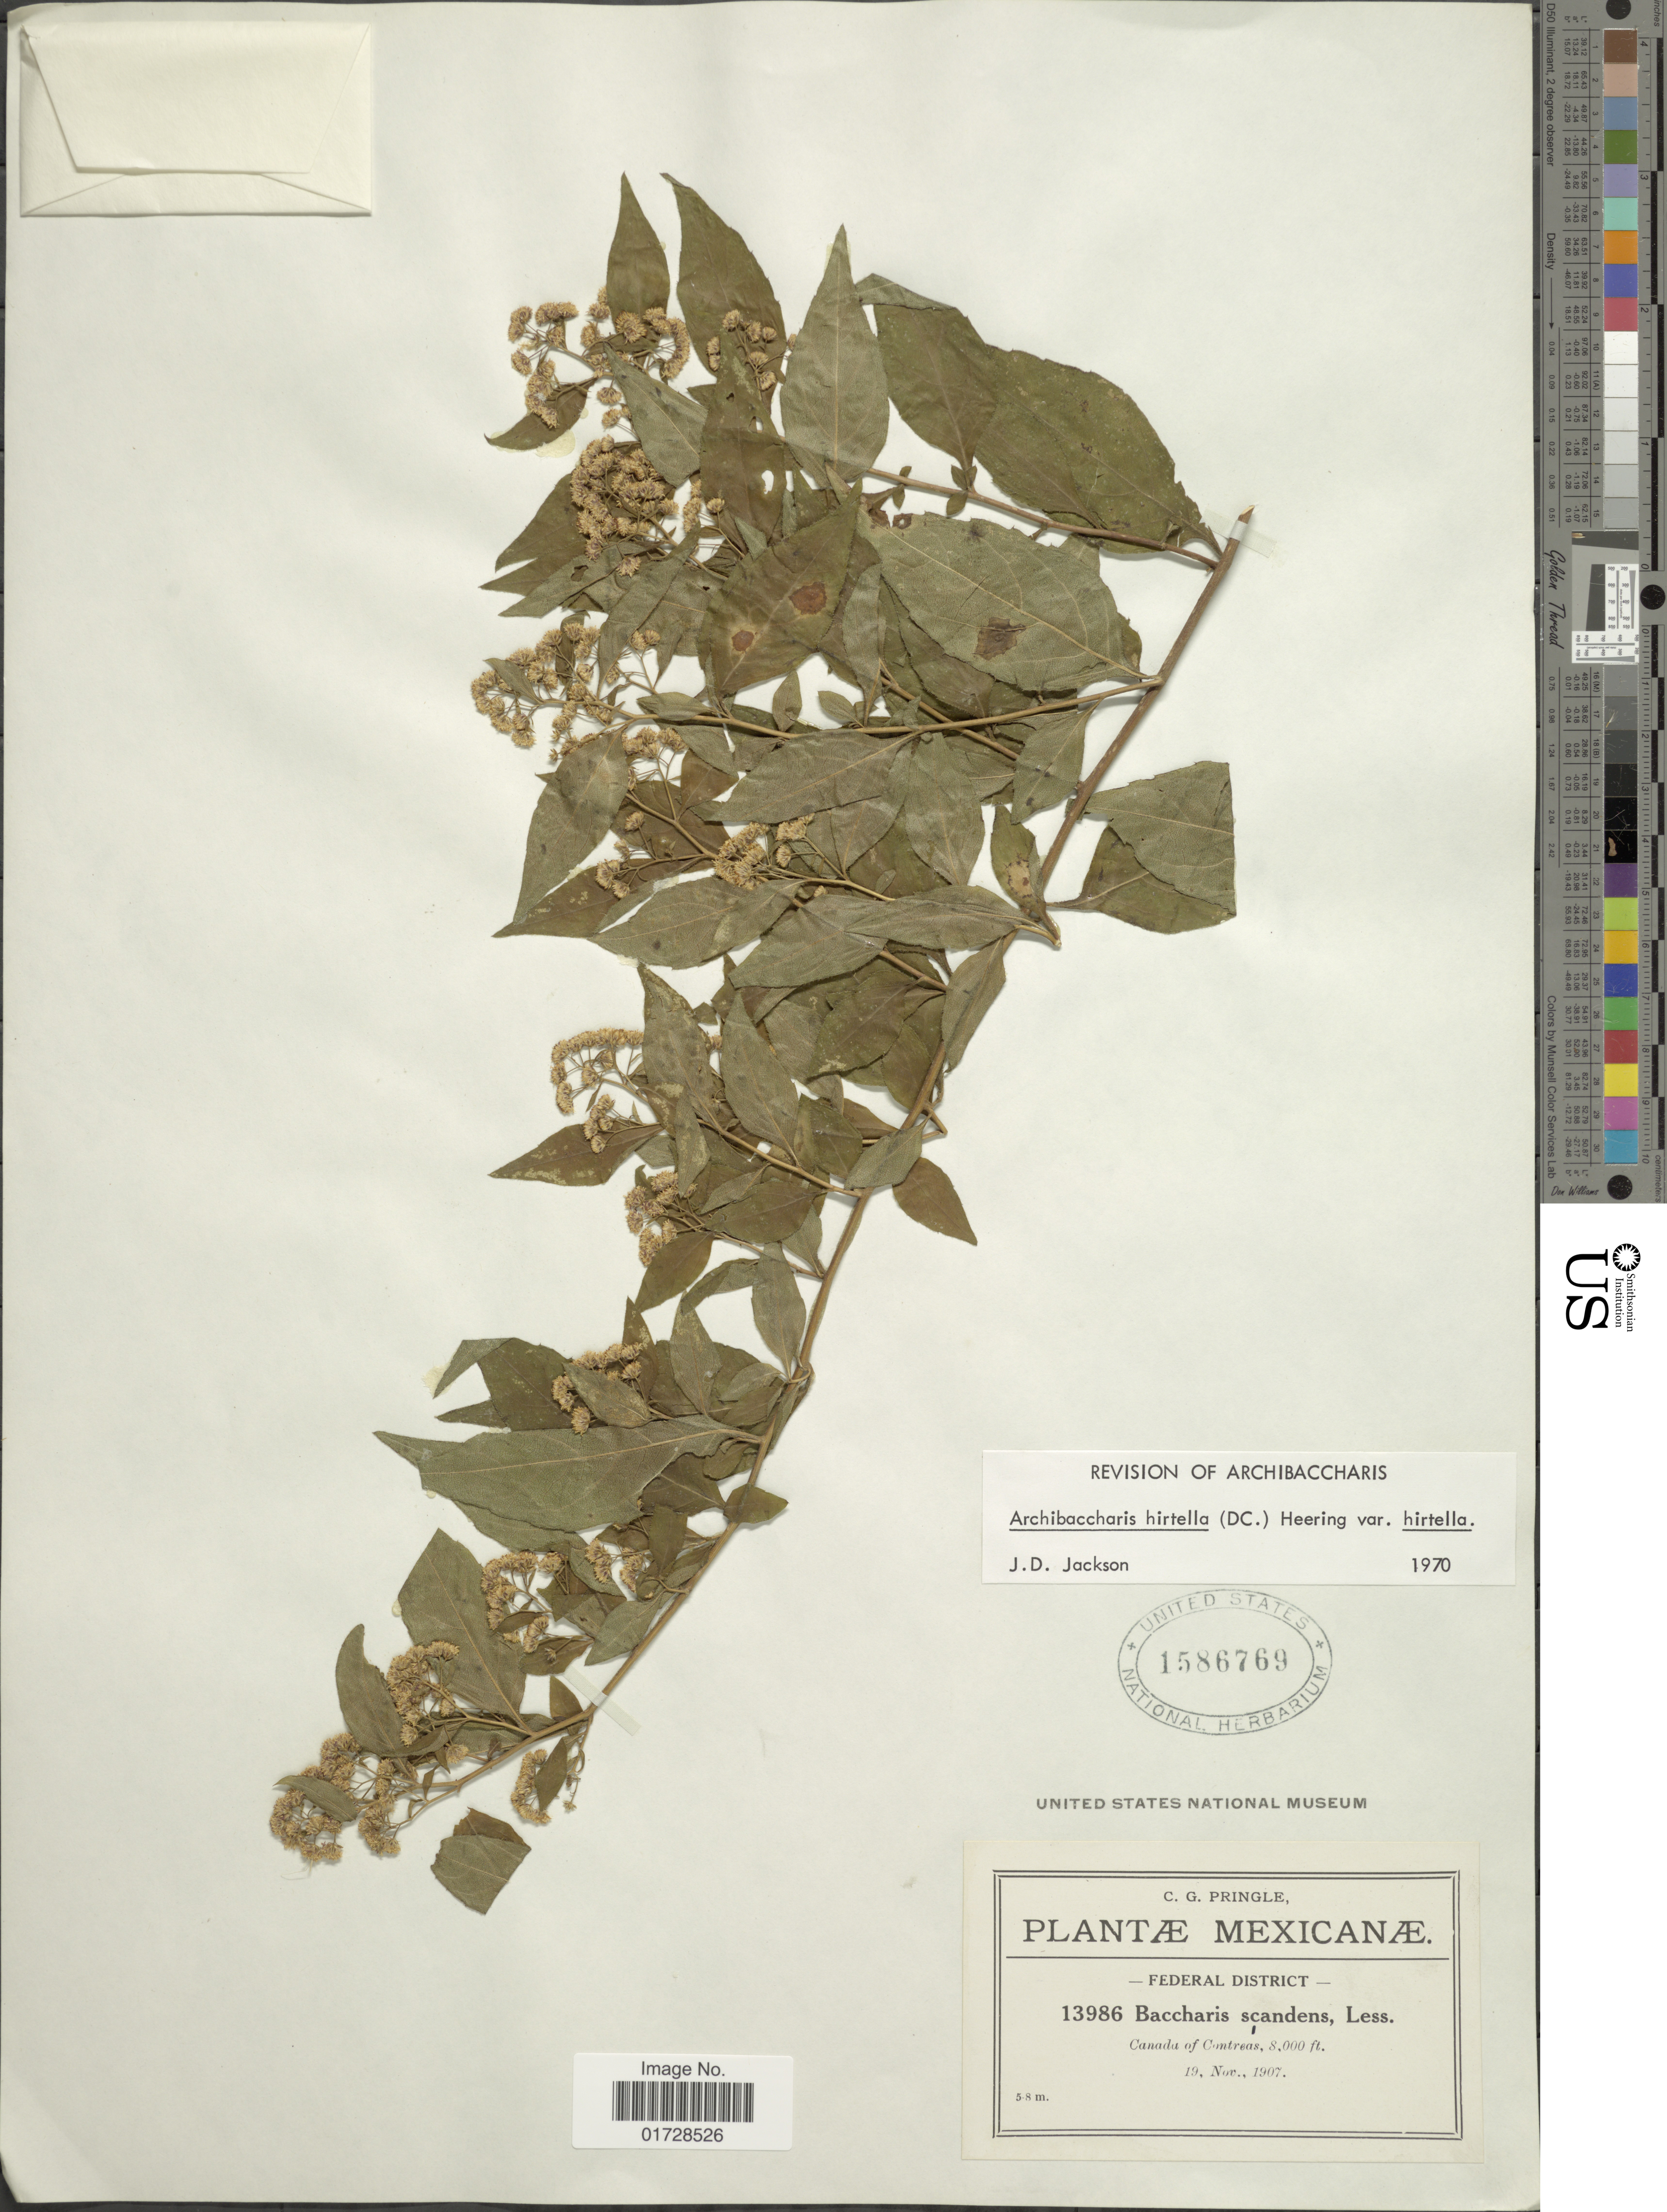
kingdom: Plantae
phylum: Tracheophyta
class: Magnoliopsida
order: Asterales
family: Asteraceae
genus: Archibaccharis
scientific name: Archibaccharis hirtella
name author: (DC.) Heering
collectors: C. G. Pringle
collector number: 13986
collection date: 1907-11-19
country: Mexico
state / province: Distrito Federal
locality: Federal District, Canada of Contreas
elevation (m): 2438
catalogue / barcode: US 1586769